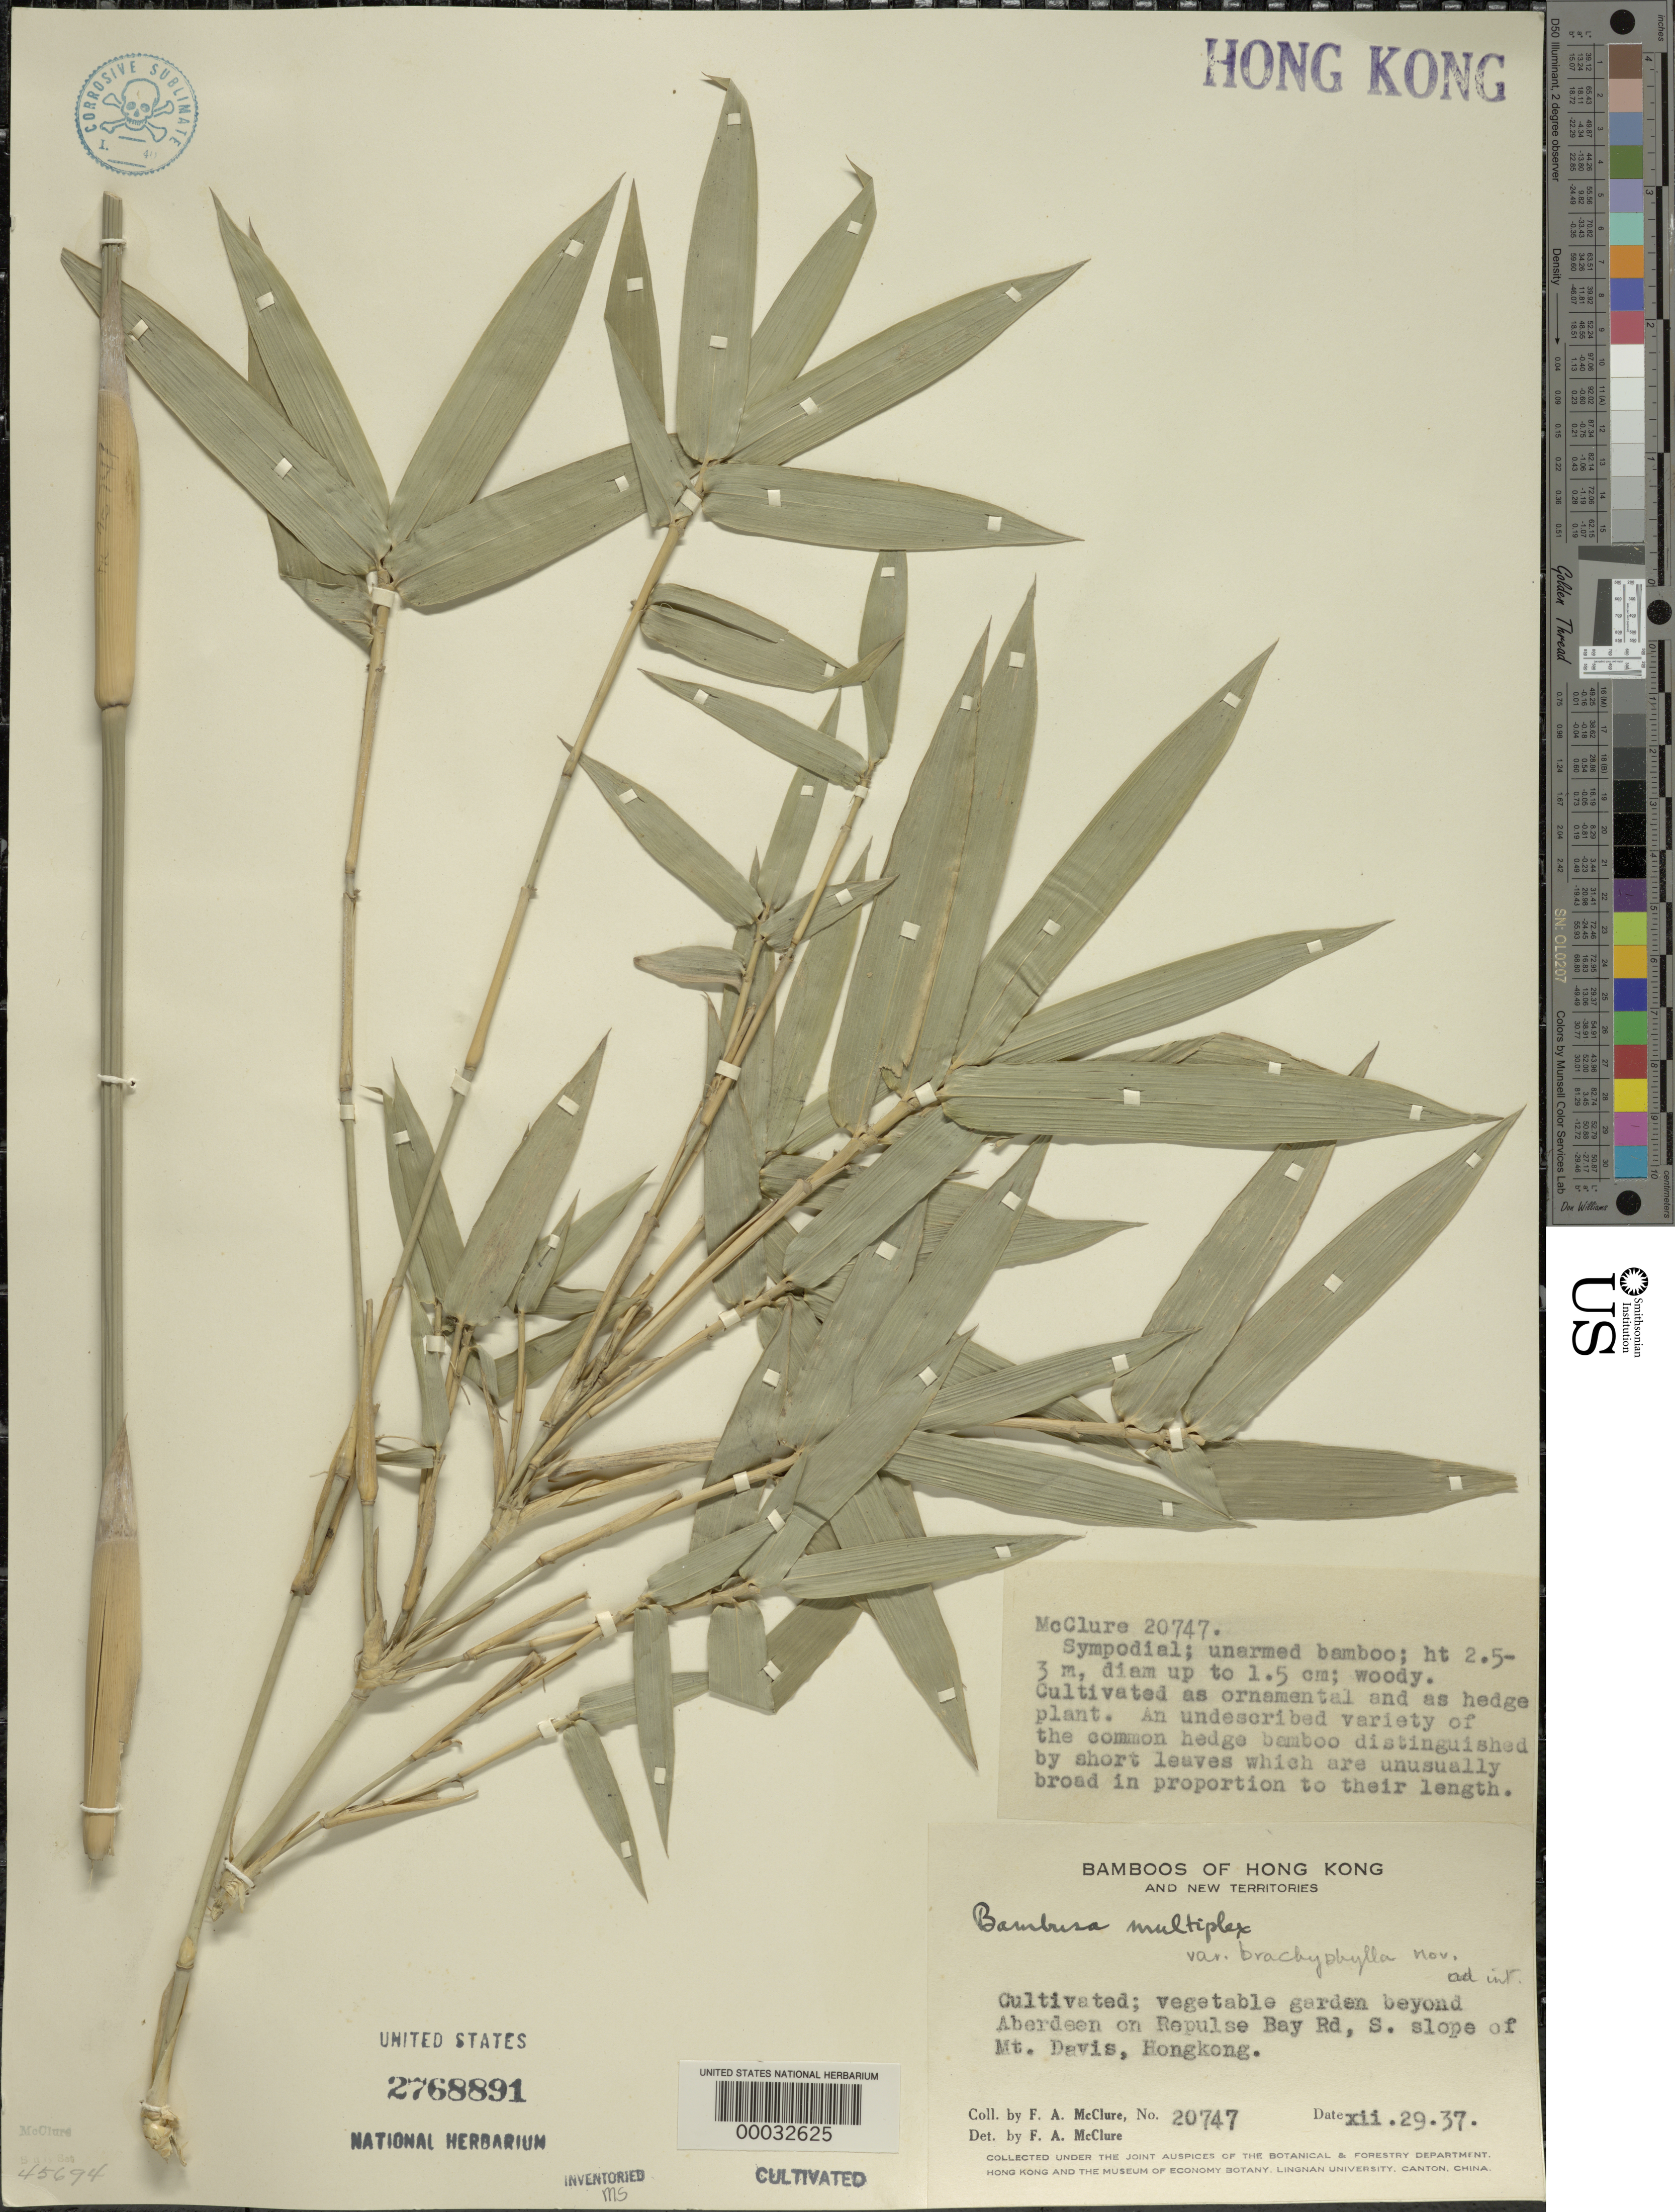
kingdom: Plantae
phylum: Tracheophyta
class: Liliopsida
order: Poales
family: Poaceae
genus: Bambusa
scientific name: Bambusa multiplex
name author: (Lour.) Raeusch. ex Schult. & Schult. f.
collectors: F. A. McClure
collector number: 20747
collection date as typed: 29 Dec 1937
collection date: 1937-12-29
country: China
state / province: Hong Kong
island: Hong Kong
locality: Aberdeen mt. davis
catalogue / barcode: US 2768891